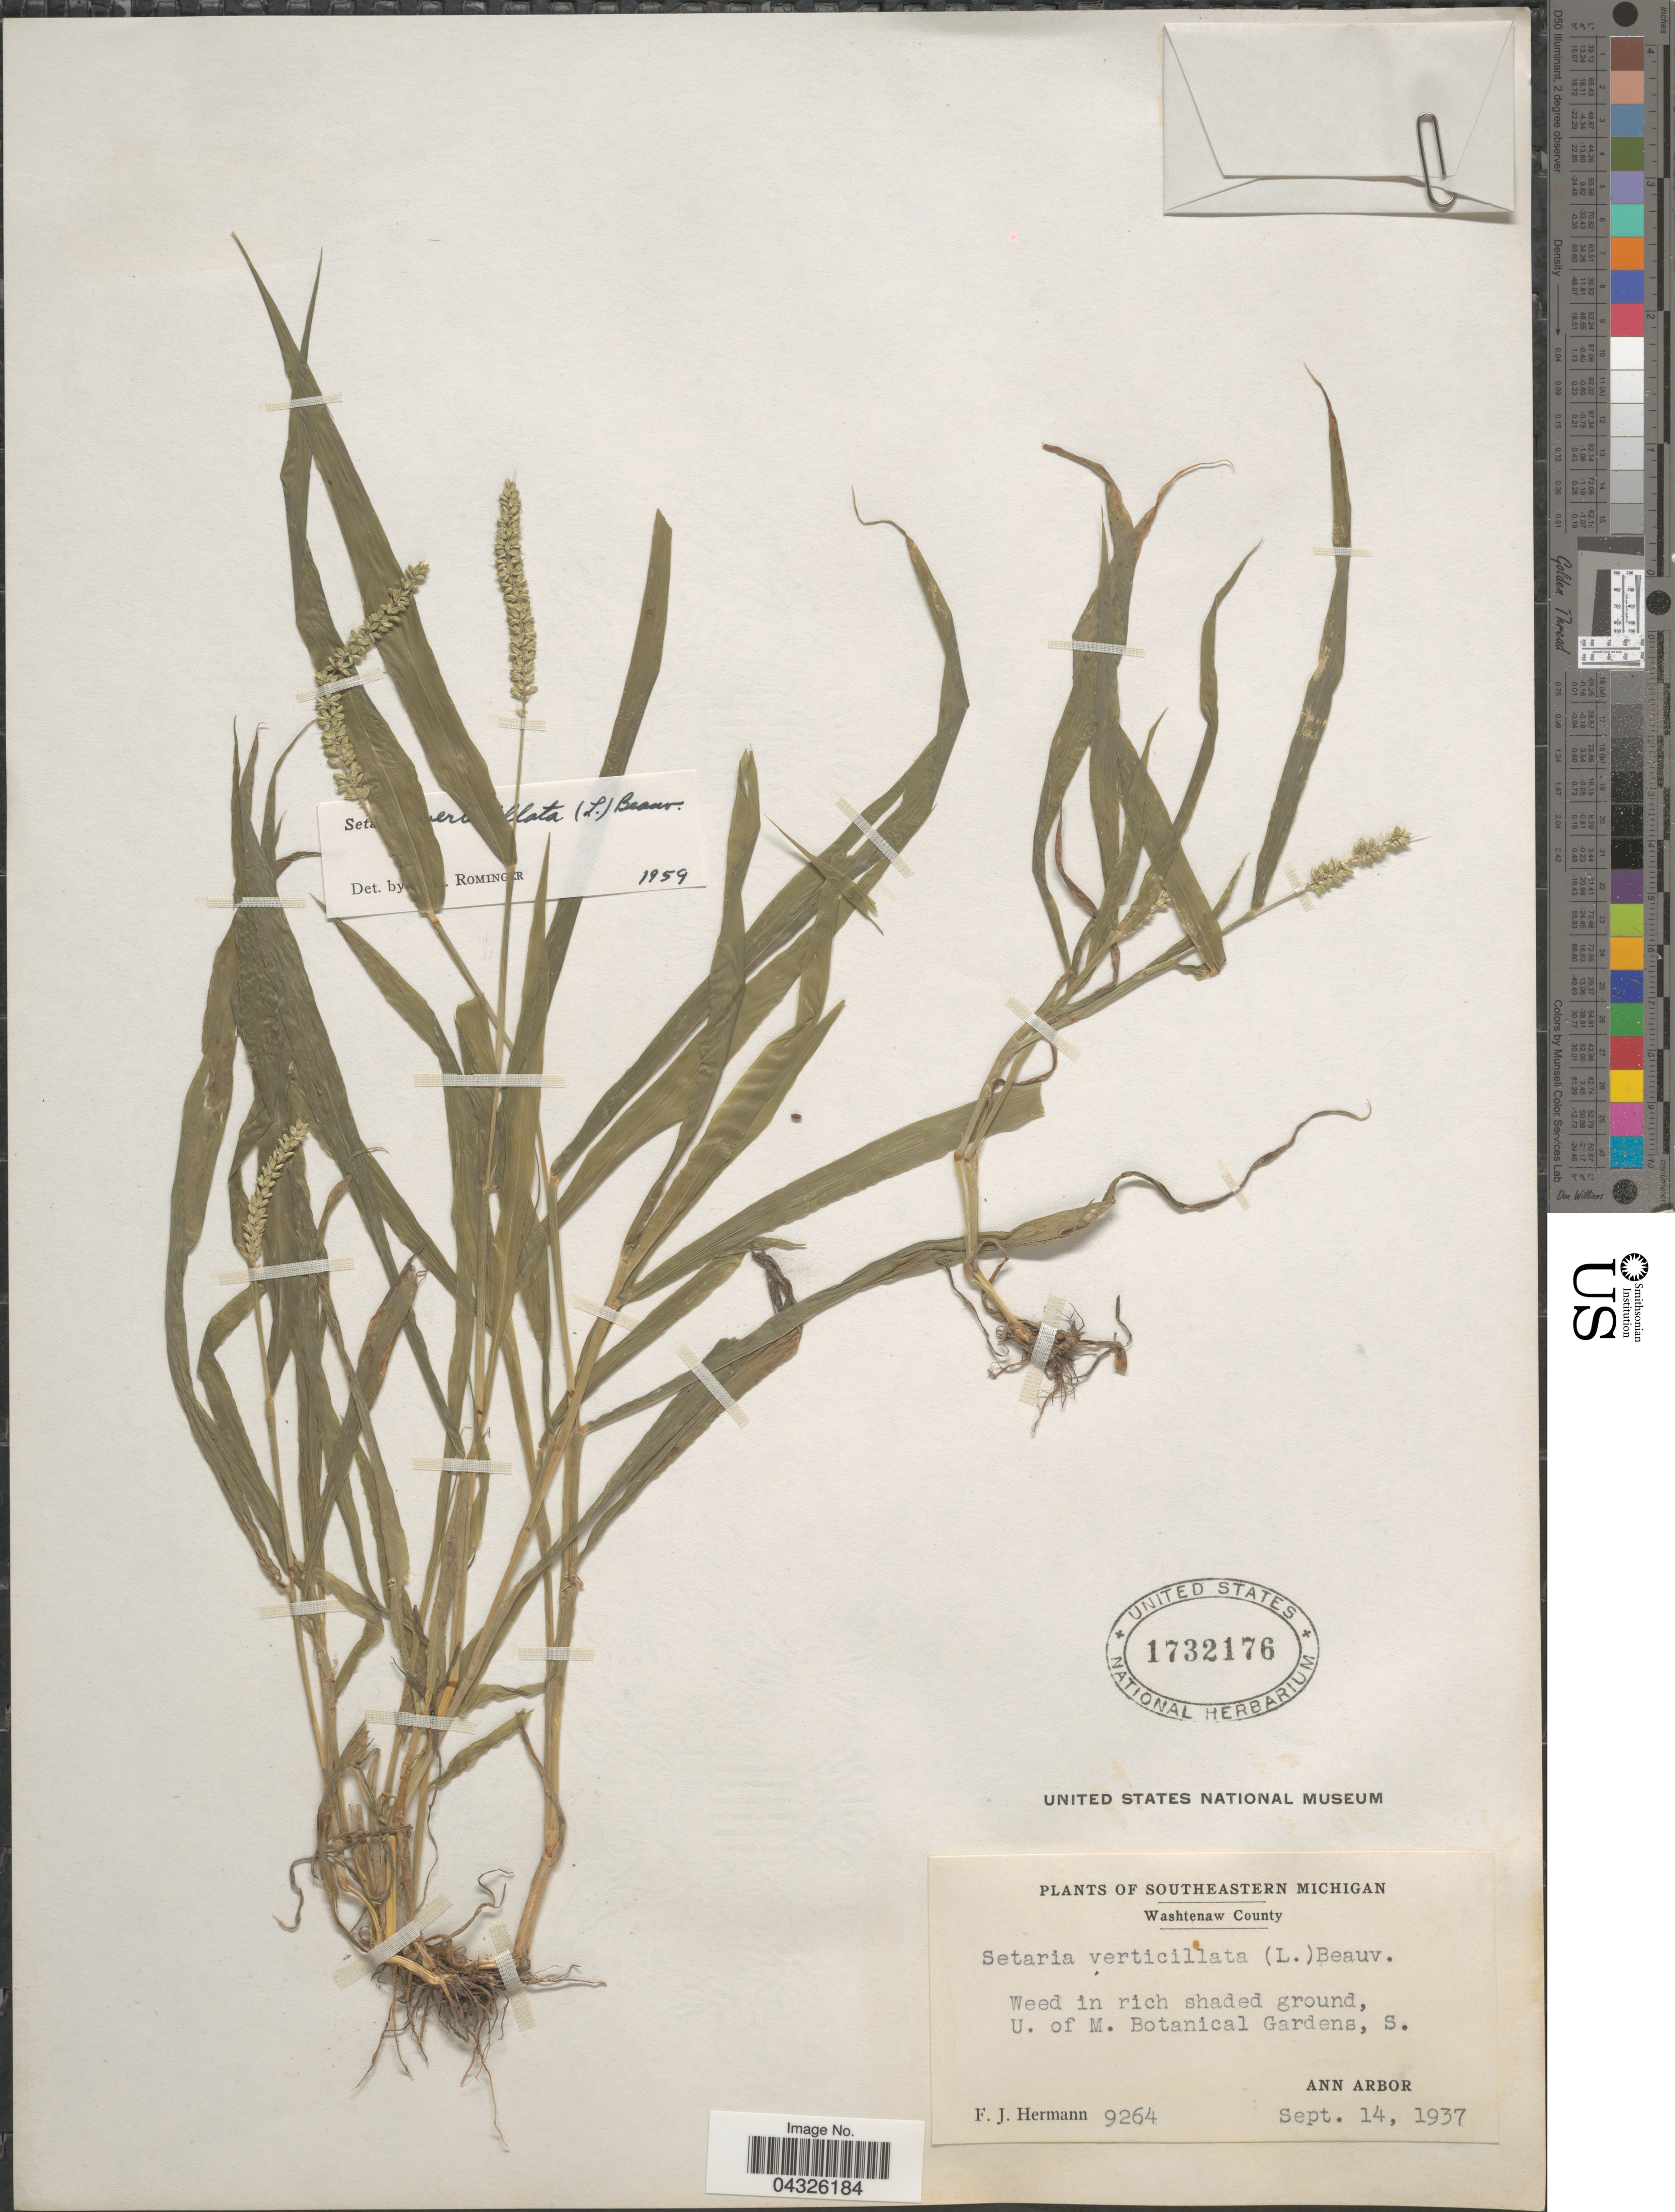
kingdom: Plantae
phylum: Tracheophyta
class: Liliopsida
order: Poales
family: Poaceae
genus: Setaria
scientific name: Setaria verticillata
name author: (L.) P. Beauv.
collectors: F. J. Hermann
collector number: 9264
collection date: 1937-09-14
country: United States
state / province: Michigan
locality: Southeastern Michigan. Washtenaw County. U. of M. Botanical Gardens, S. Ann Arbor.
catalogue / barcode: US 1732176